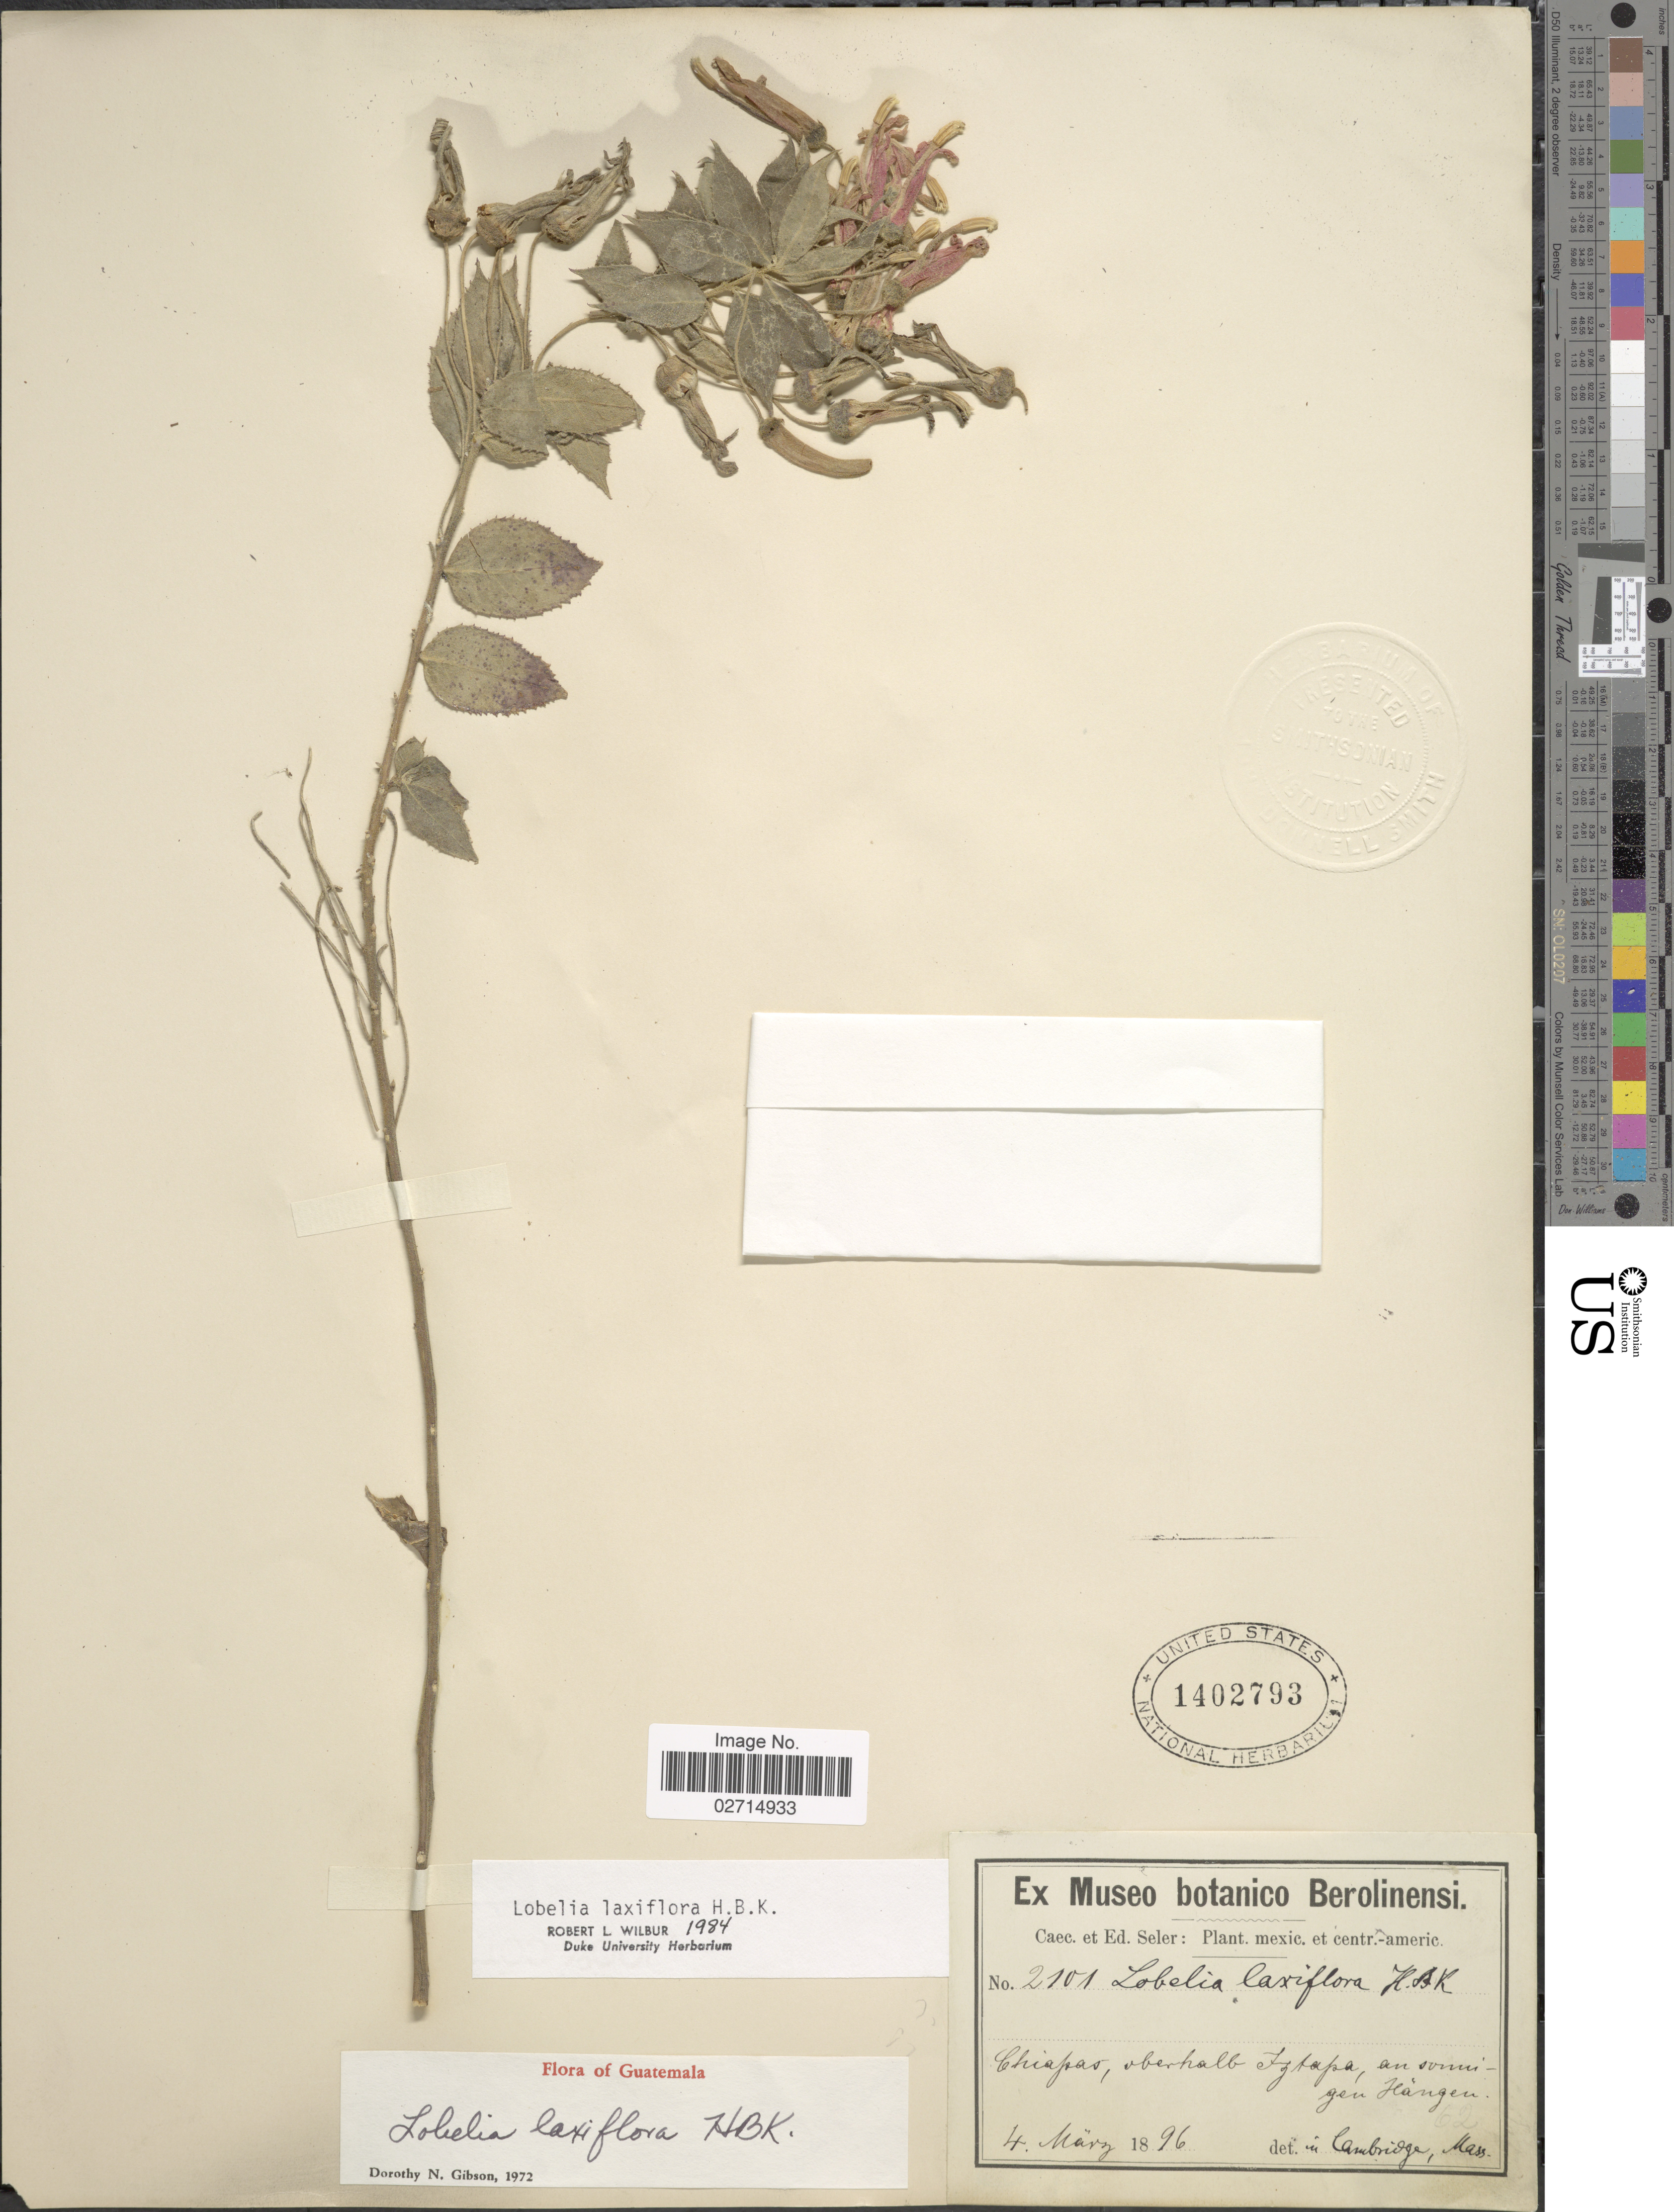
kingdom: Plantae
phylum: Tracheophyta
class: Magnoliopsida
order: Asterales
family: Campanulaceae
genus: Lobelia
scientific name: Lobelia laxiflora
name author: Kunth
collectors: ex Caec. et Ed Seler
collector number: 2101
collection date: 1896-03-04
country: Mexico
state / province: Chiapas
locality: Chiapas, oberhalb Iztapa, an sonnigen Hangen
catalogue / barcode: US 1402793